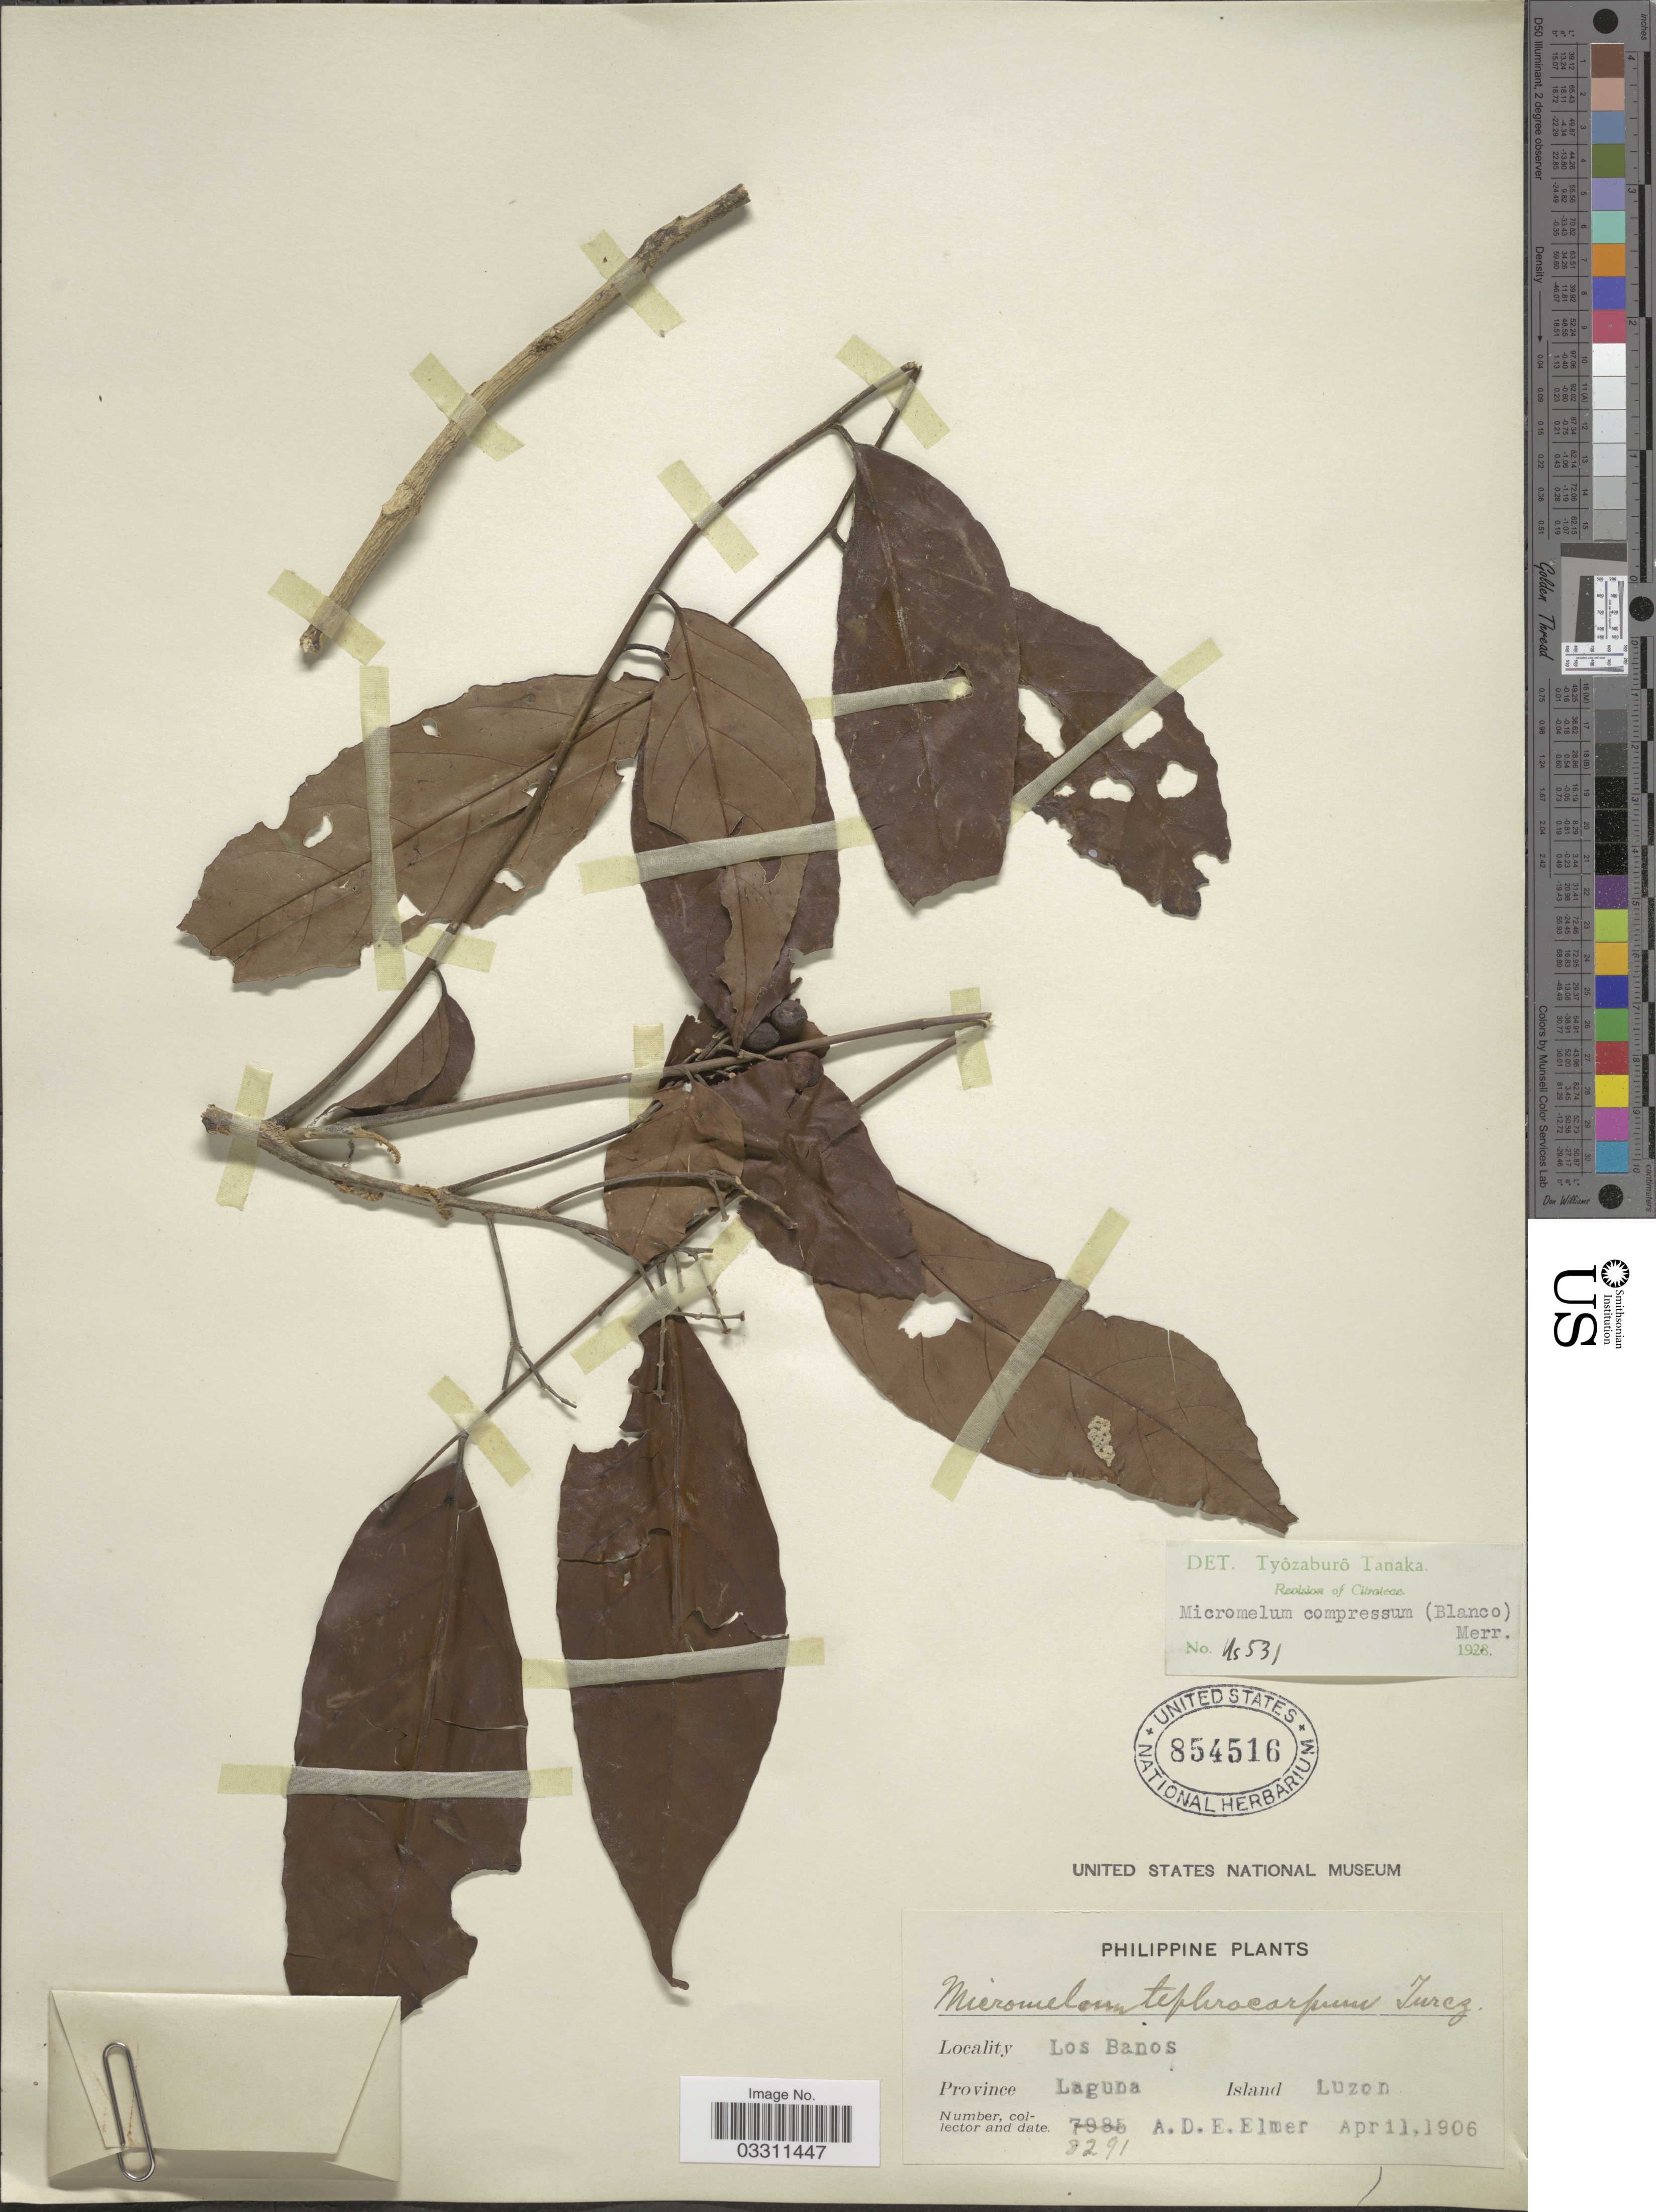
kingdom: Plantae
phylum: Tracheophyta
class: Magnoliopsida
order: Sapindales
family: Rutaceae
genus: Micromelum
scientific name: Micromelum compressum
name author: (Blanco) Merr.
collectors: A. D. E. Elmer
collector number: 8291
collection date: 1906-04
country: Philippines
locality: Los Banos, Province Laguna, Island Luzon.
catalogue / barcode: US 854516